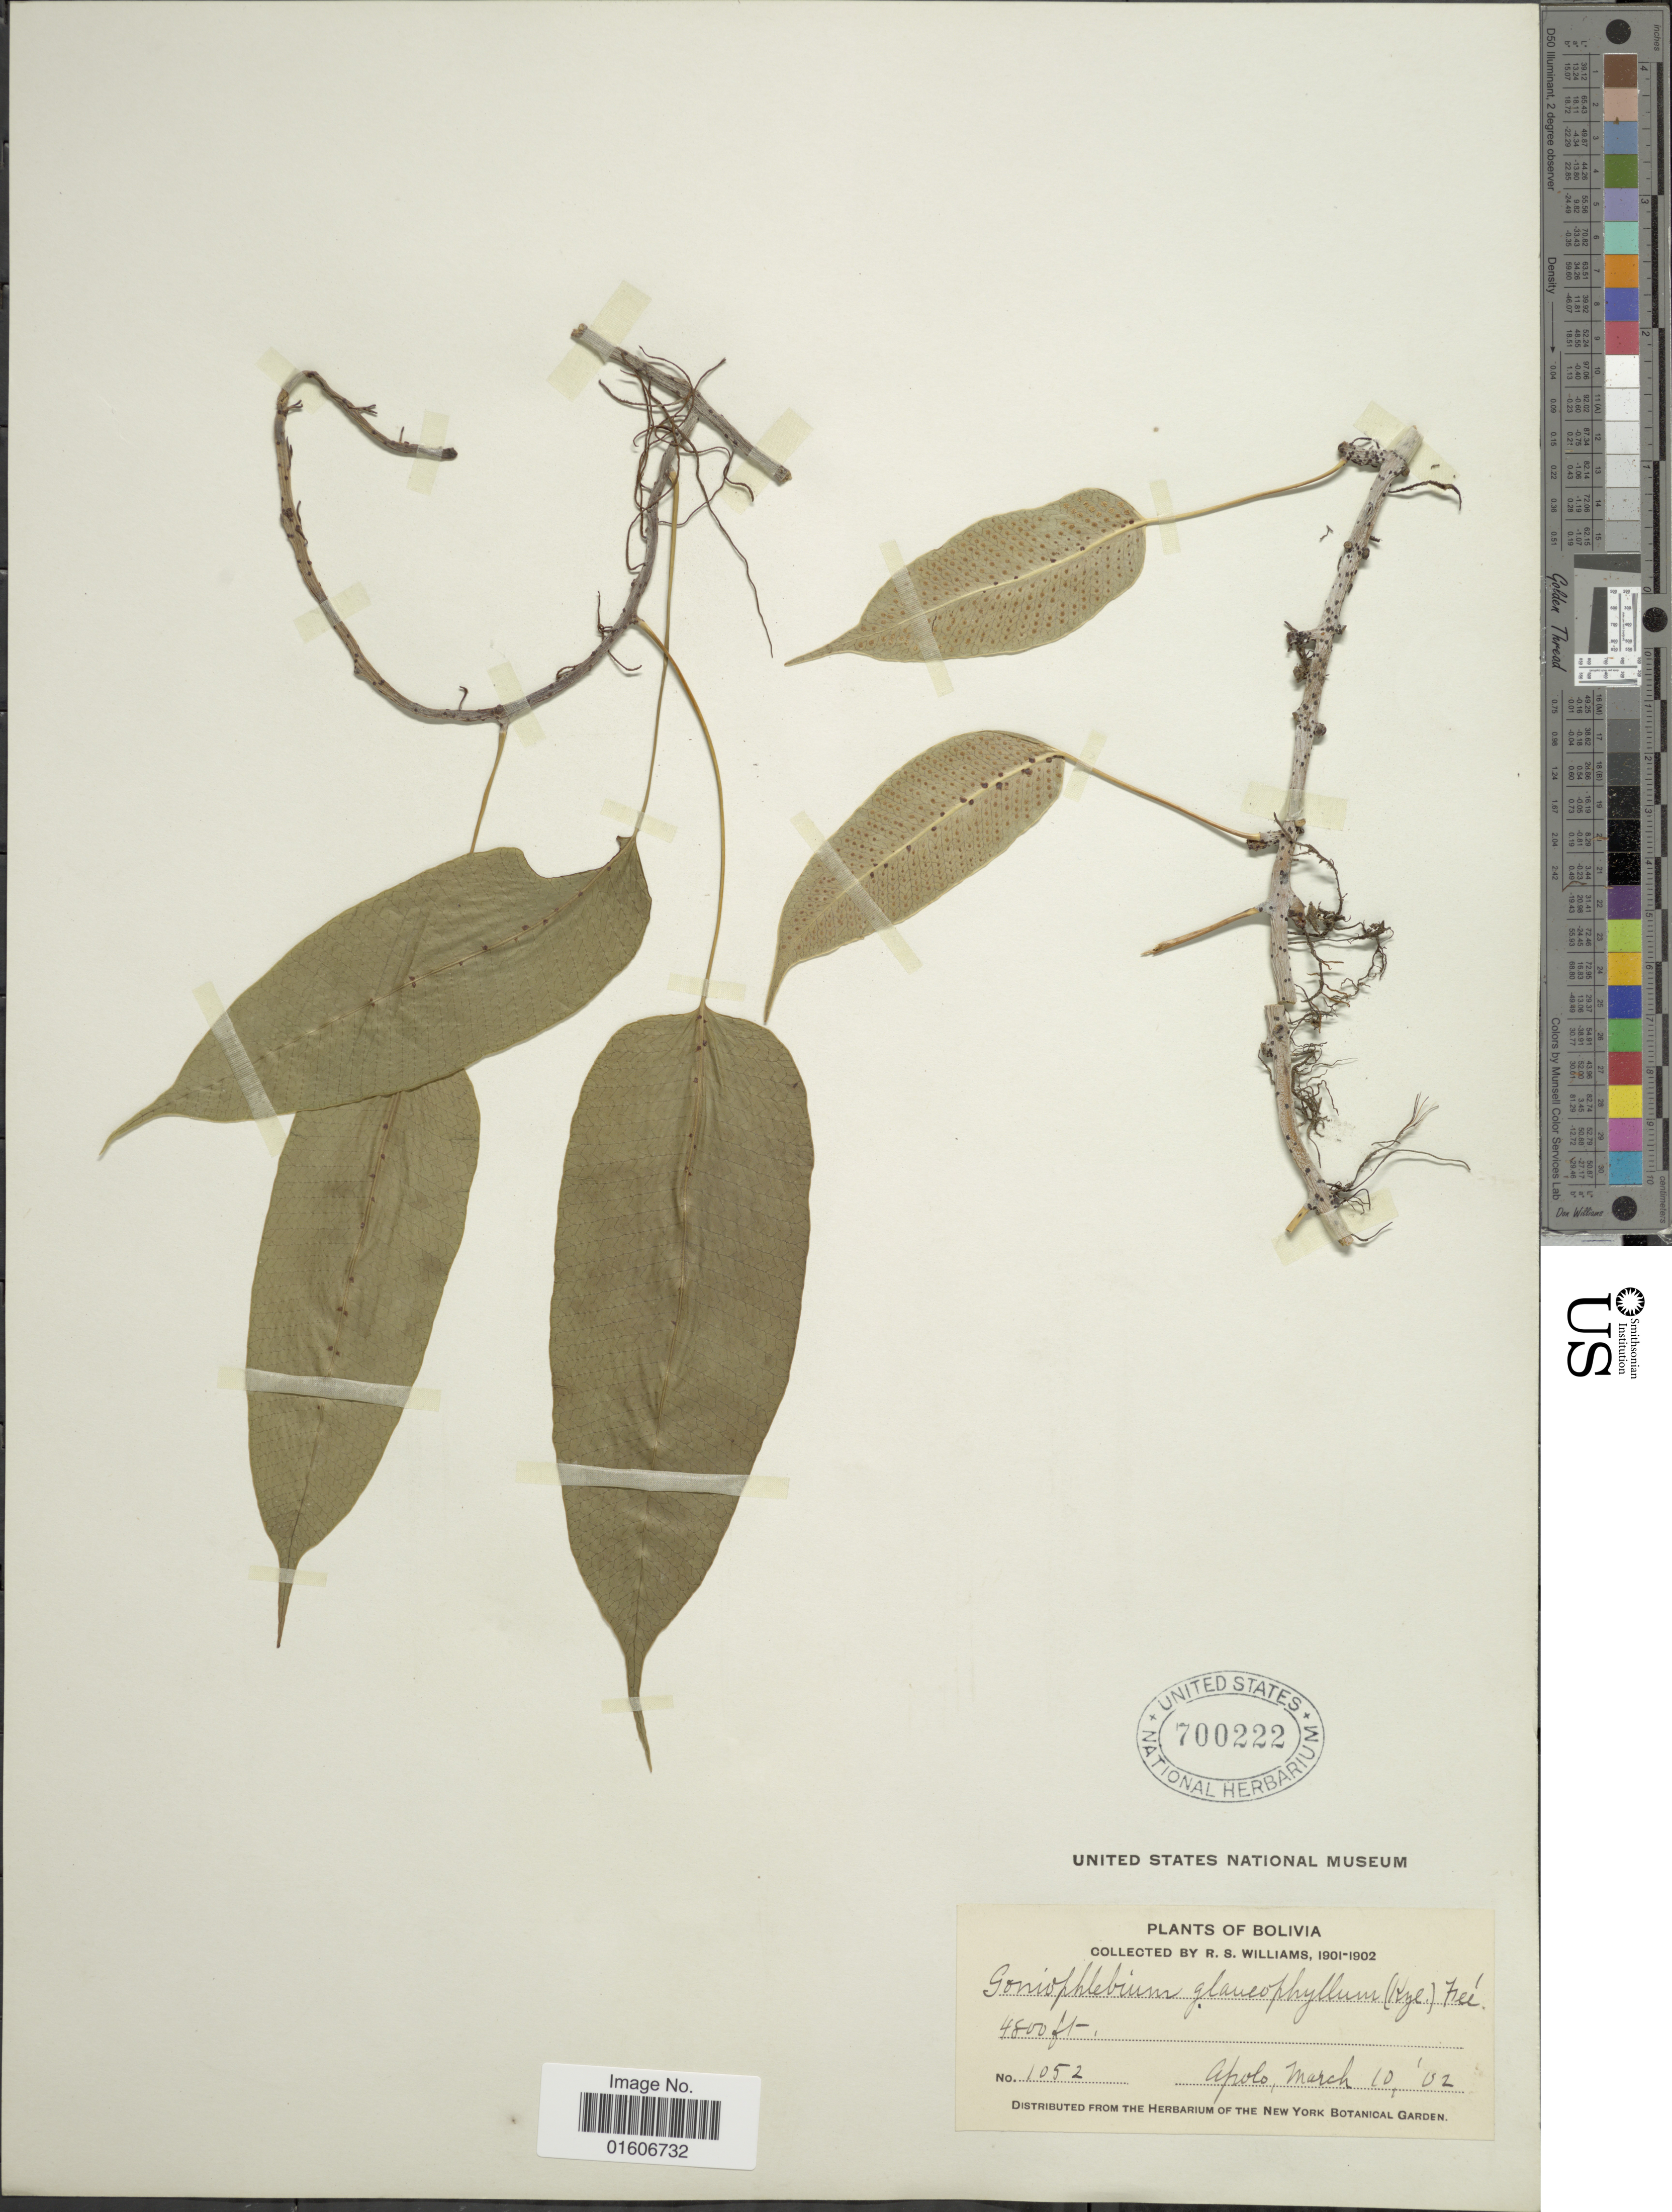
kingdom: Plantae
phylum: Tracheophyta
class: Polypodiopsida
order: Polypodiales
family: Polypodiaceae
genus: Serpocaulon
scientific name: Serpocaulon levigatum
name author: (Cav.) A.R. Sm.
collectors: R. S. Williams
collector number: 1052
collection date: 1902-03-10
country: Bolivia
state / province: La Paz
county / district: Franz Tamayo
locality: Apolo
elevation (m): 1463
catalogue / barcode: US 700222